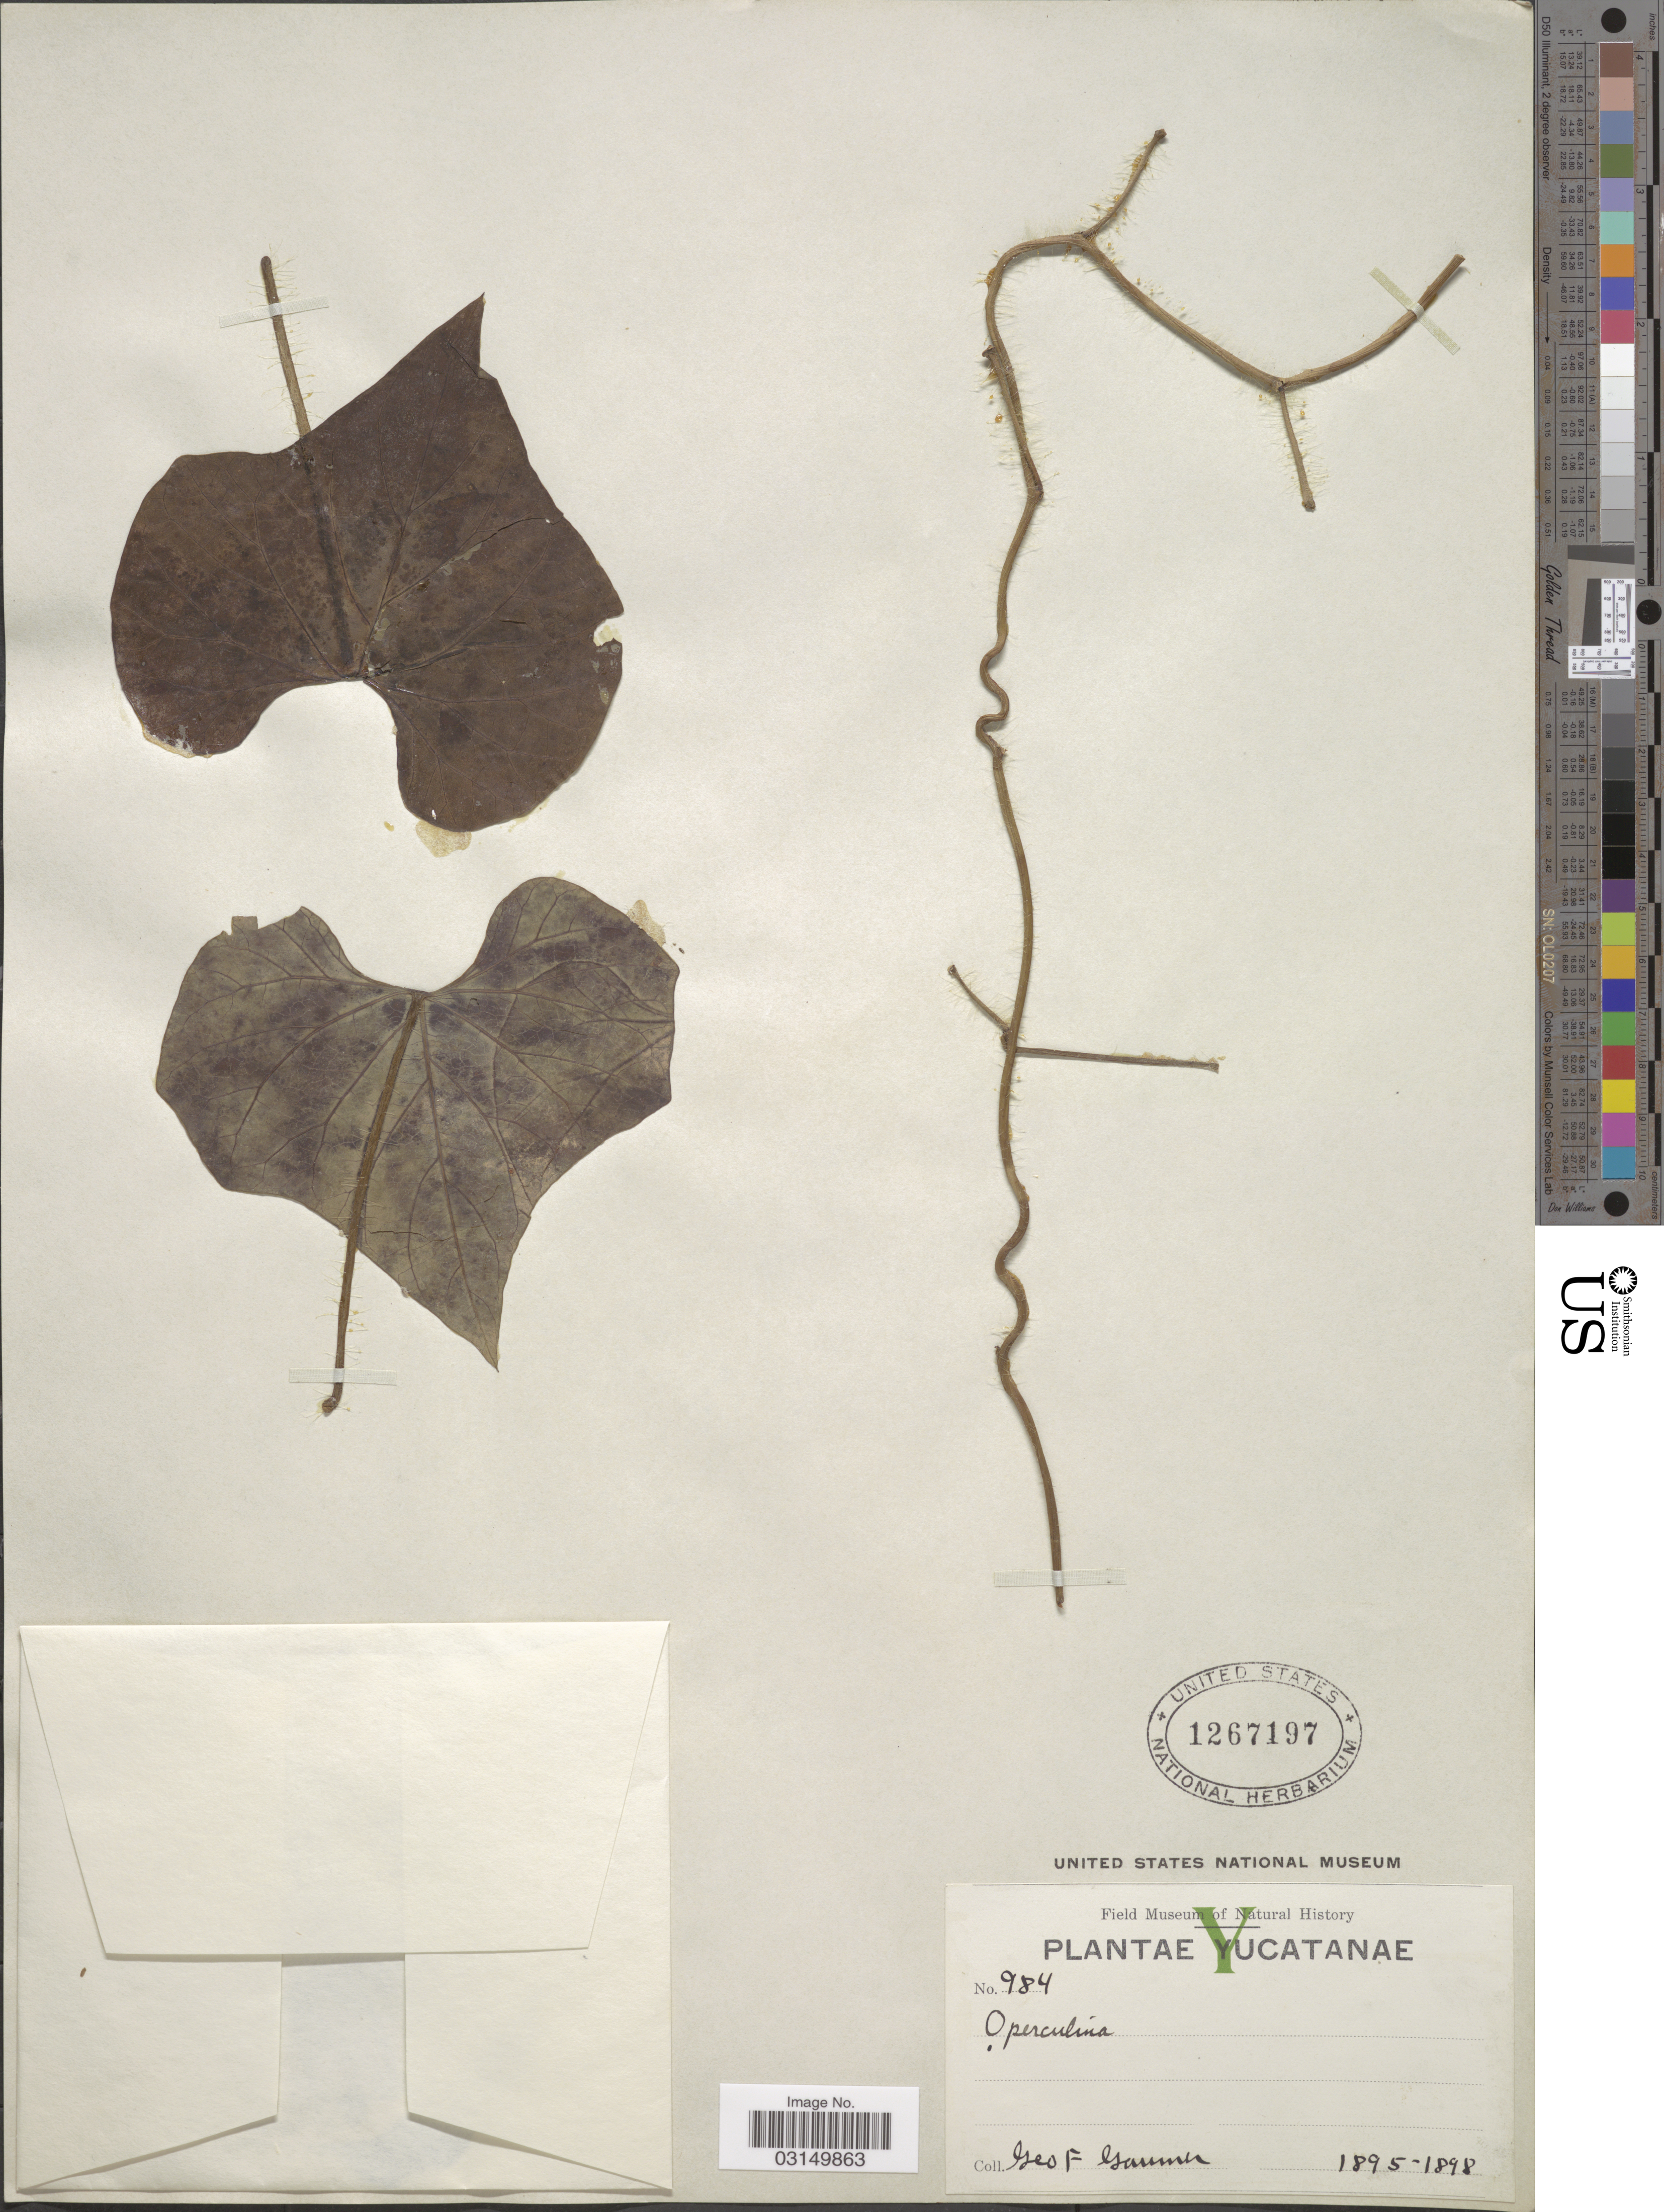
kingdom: Plantae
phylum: Tracheophyta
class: Magnoliopsida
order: Solanales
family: Convolvulaceae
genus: Ipomoea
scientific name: Ipomoea clavata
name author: (G. Don) J.F. Macbr.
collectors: G. F. Gaumer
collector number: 984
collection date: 1895/1898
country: Mexico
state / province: Yucatán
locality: Yucatanae.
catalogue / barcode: US 1267197